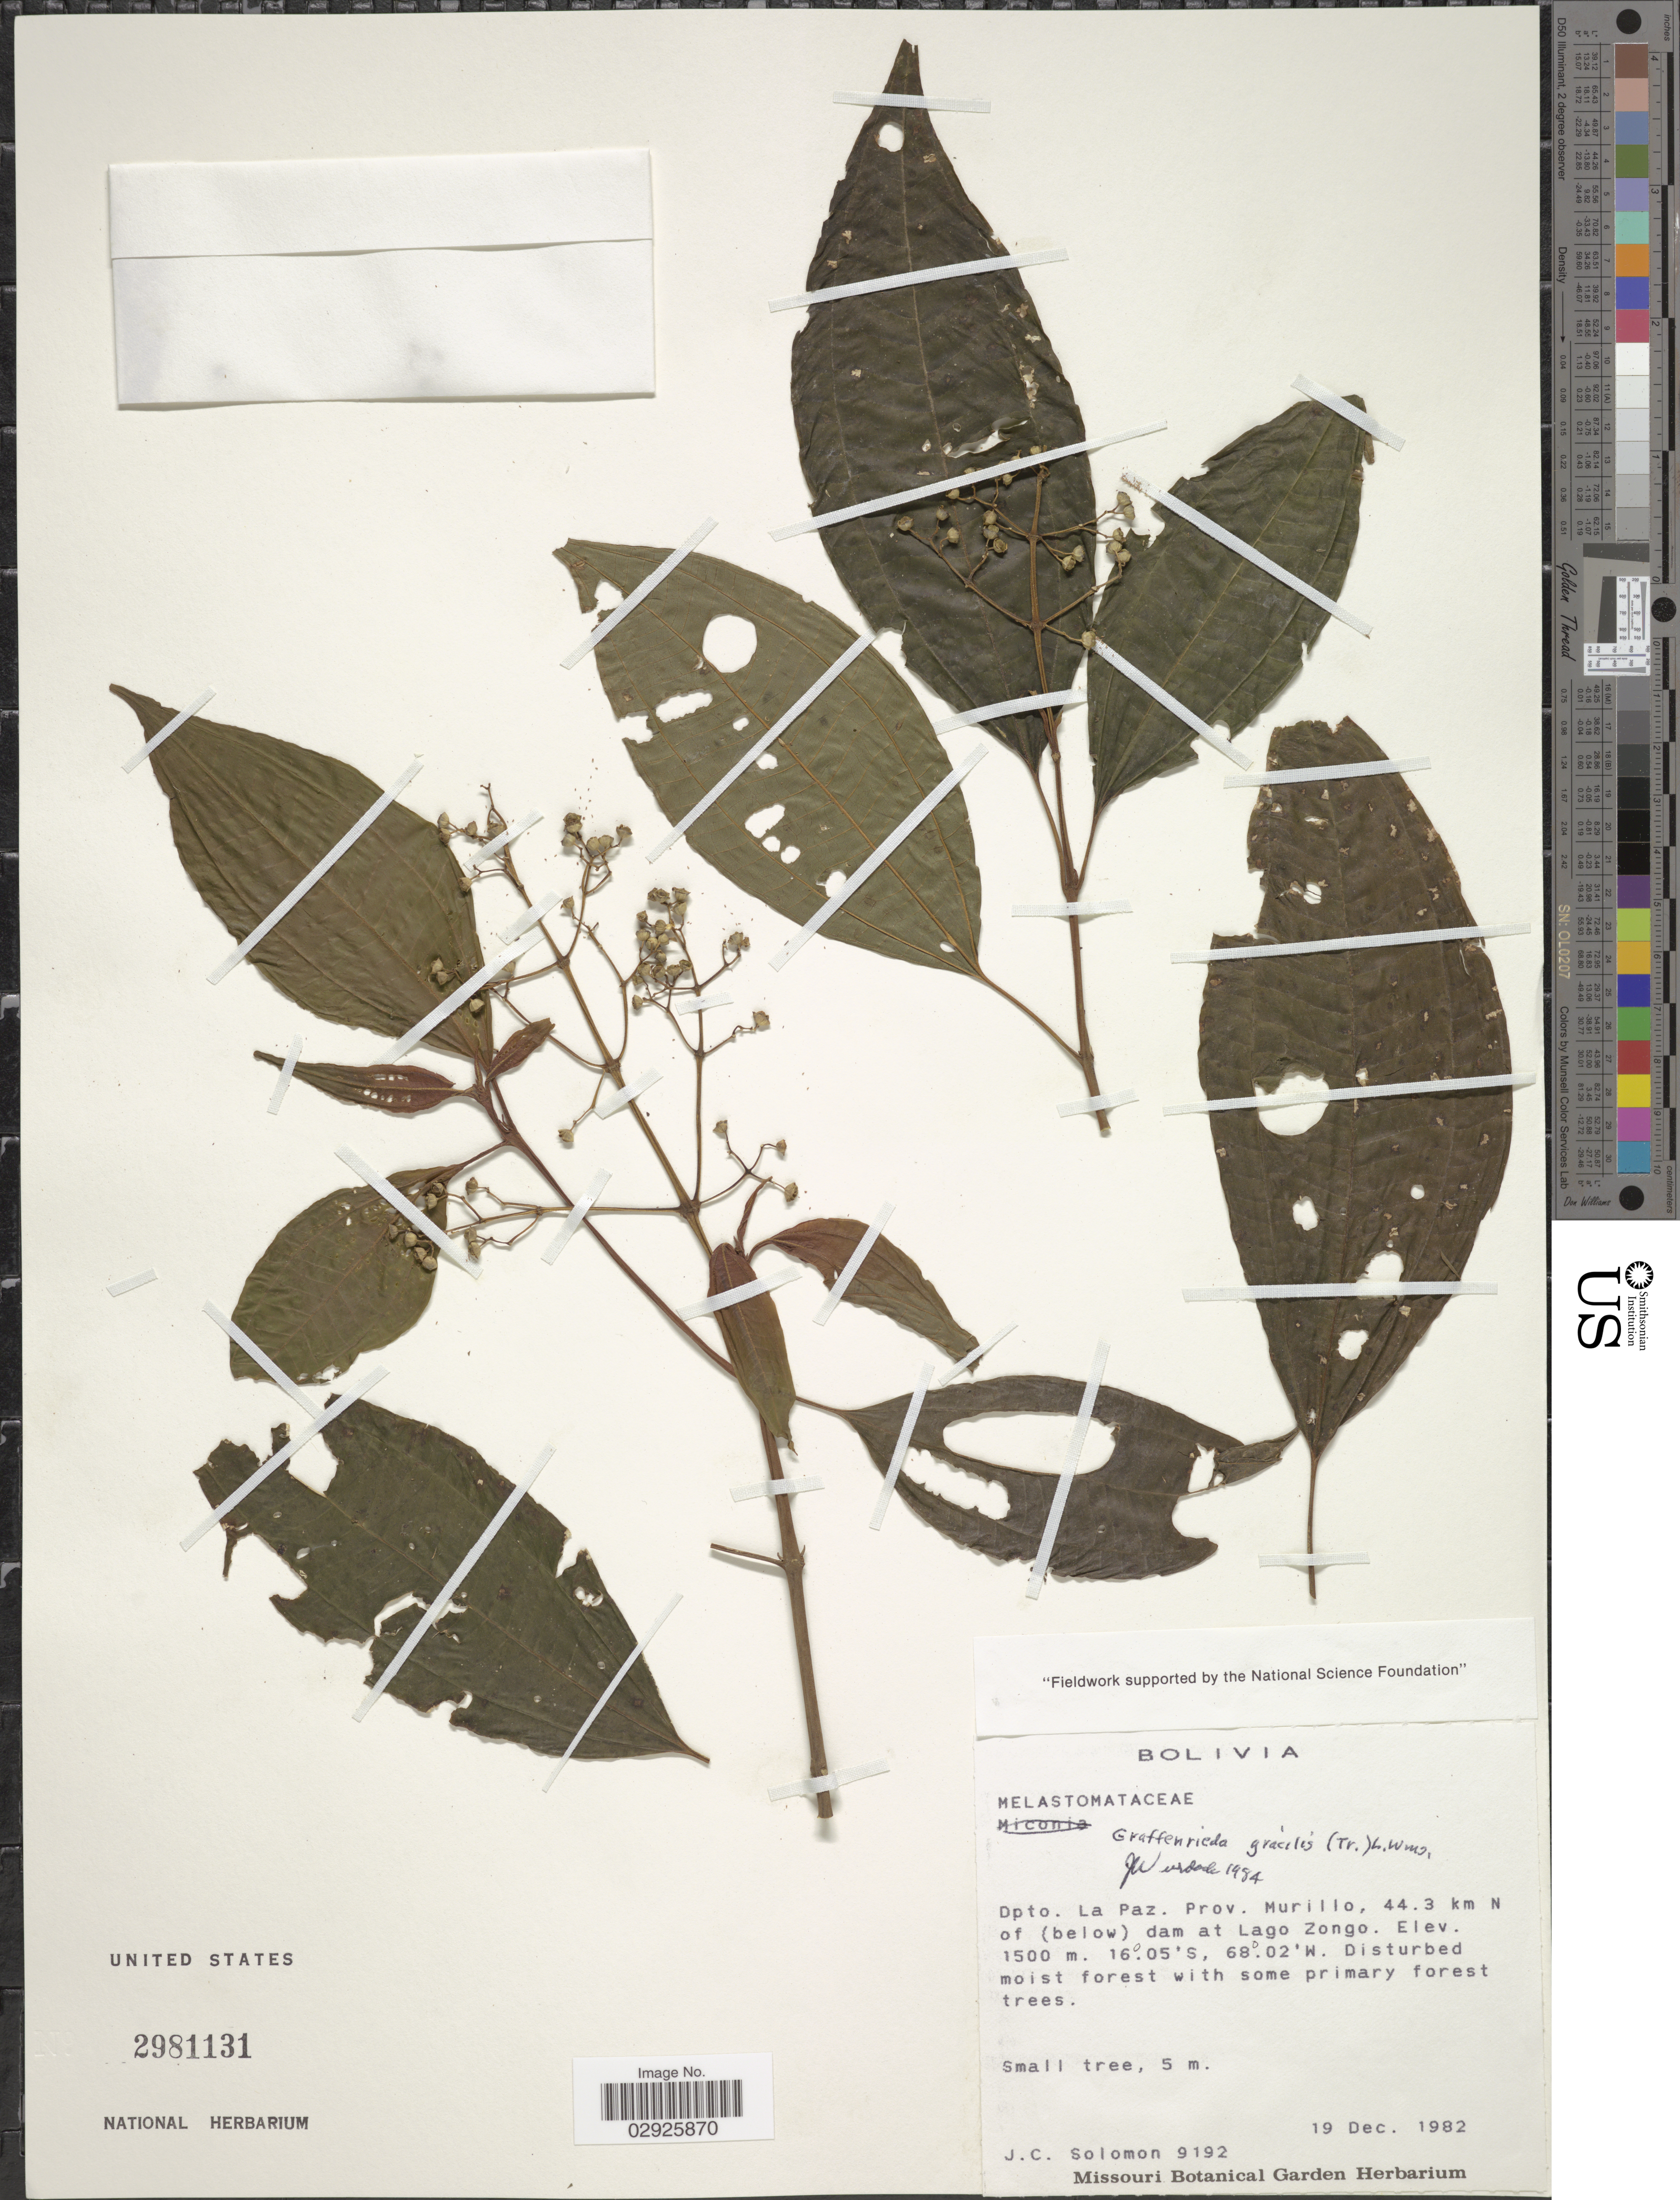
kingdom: Plantae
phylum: Tracheophyta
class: Magnoliopsida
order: Myrtales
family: Melastomataceae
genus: Graffenrieda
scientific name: Graffenrieda gracilis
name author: (Triana) L.O. Williams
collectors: J. C. Solomon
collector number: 9192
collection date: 1982-12-19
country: Bolivia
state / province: La Paz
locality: Dpto. La Paz. Prov. Murillo, 44.3 km N of (below) dam at Lago Zongo.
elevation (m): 1500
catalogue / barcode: US 2981131